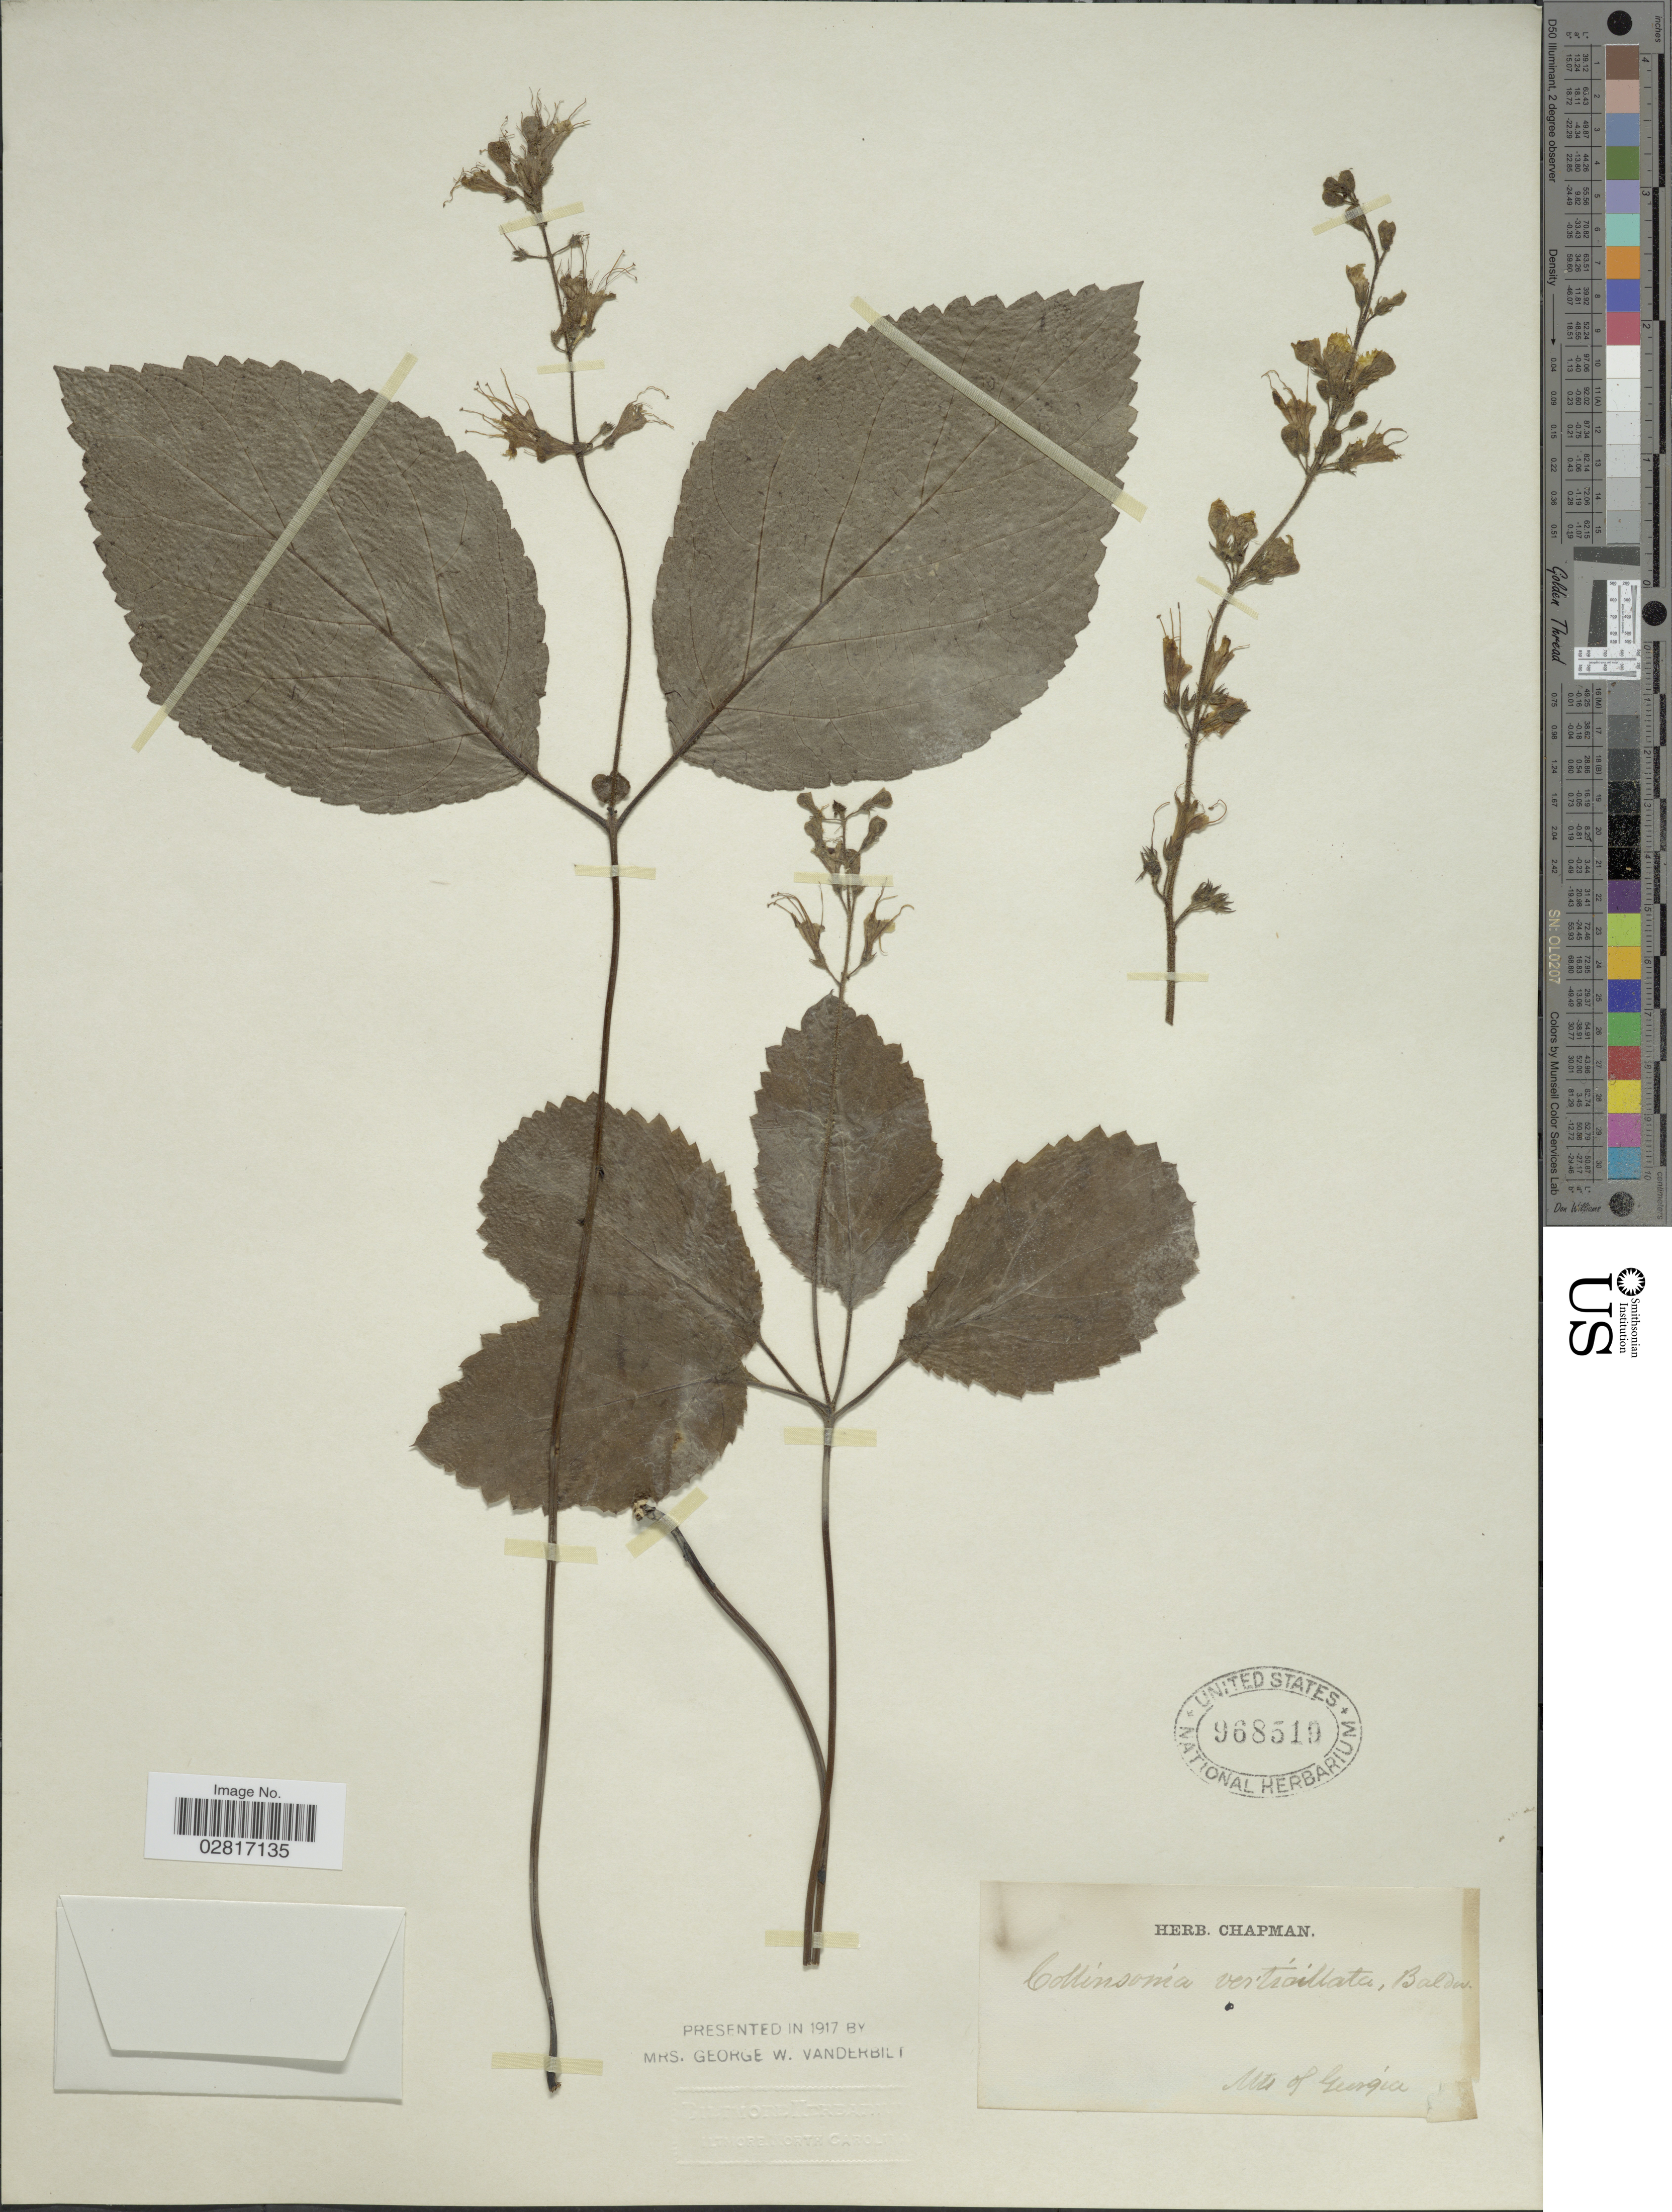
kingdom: Plantae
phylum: Tracheophyta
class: Magnoliopsida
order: Lamiales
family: Lamiaceae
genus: Collinsonia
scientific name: Collinsonia verticillata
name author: Baldwin ex Elliott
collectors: ex herb. Chapman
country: United States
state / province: Georgia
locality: Mts of Georgia.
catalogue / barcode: US 968519